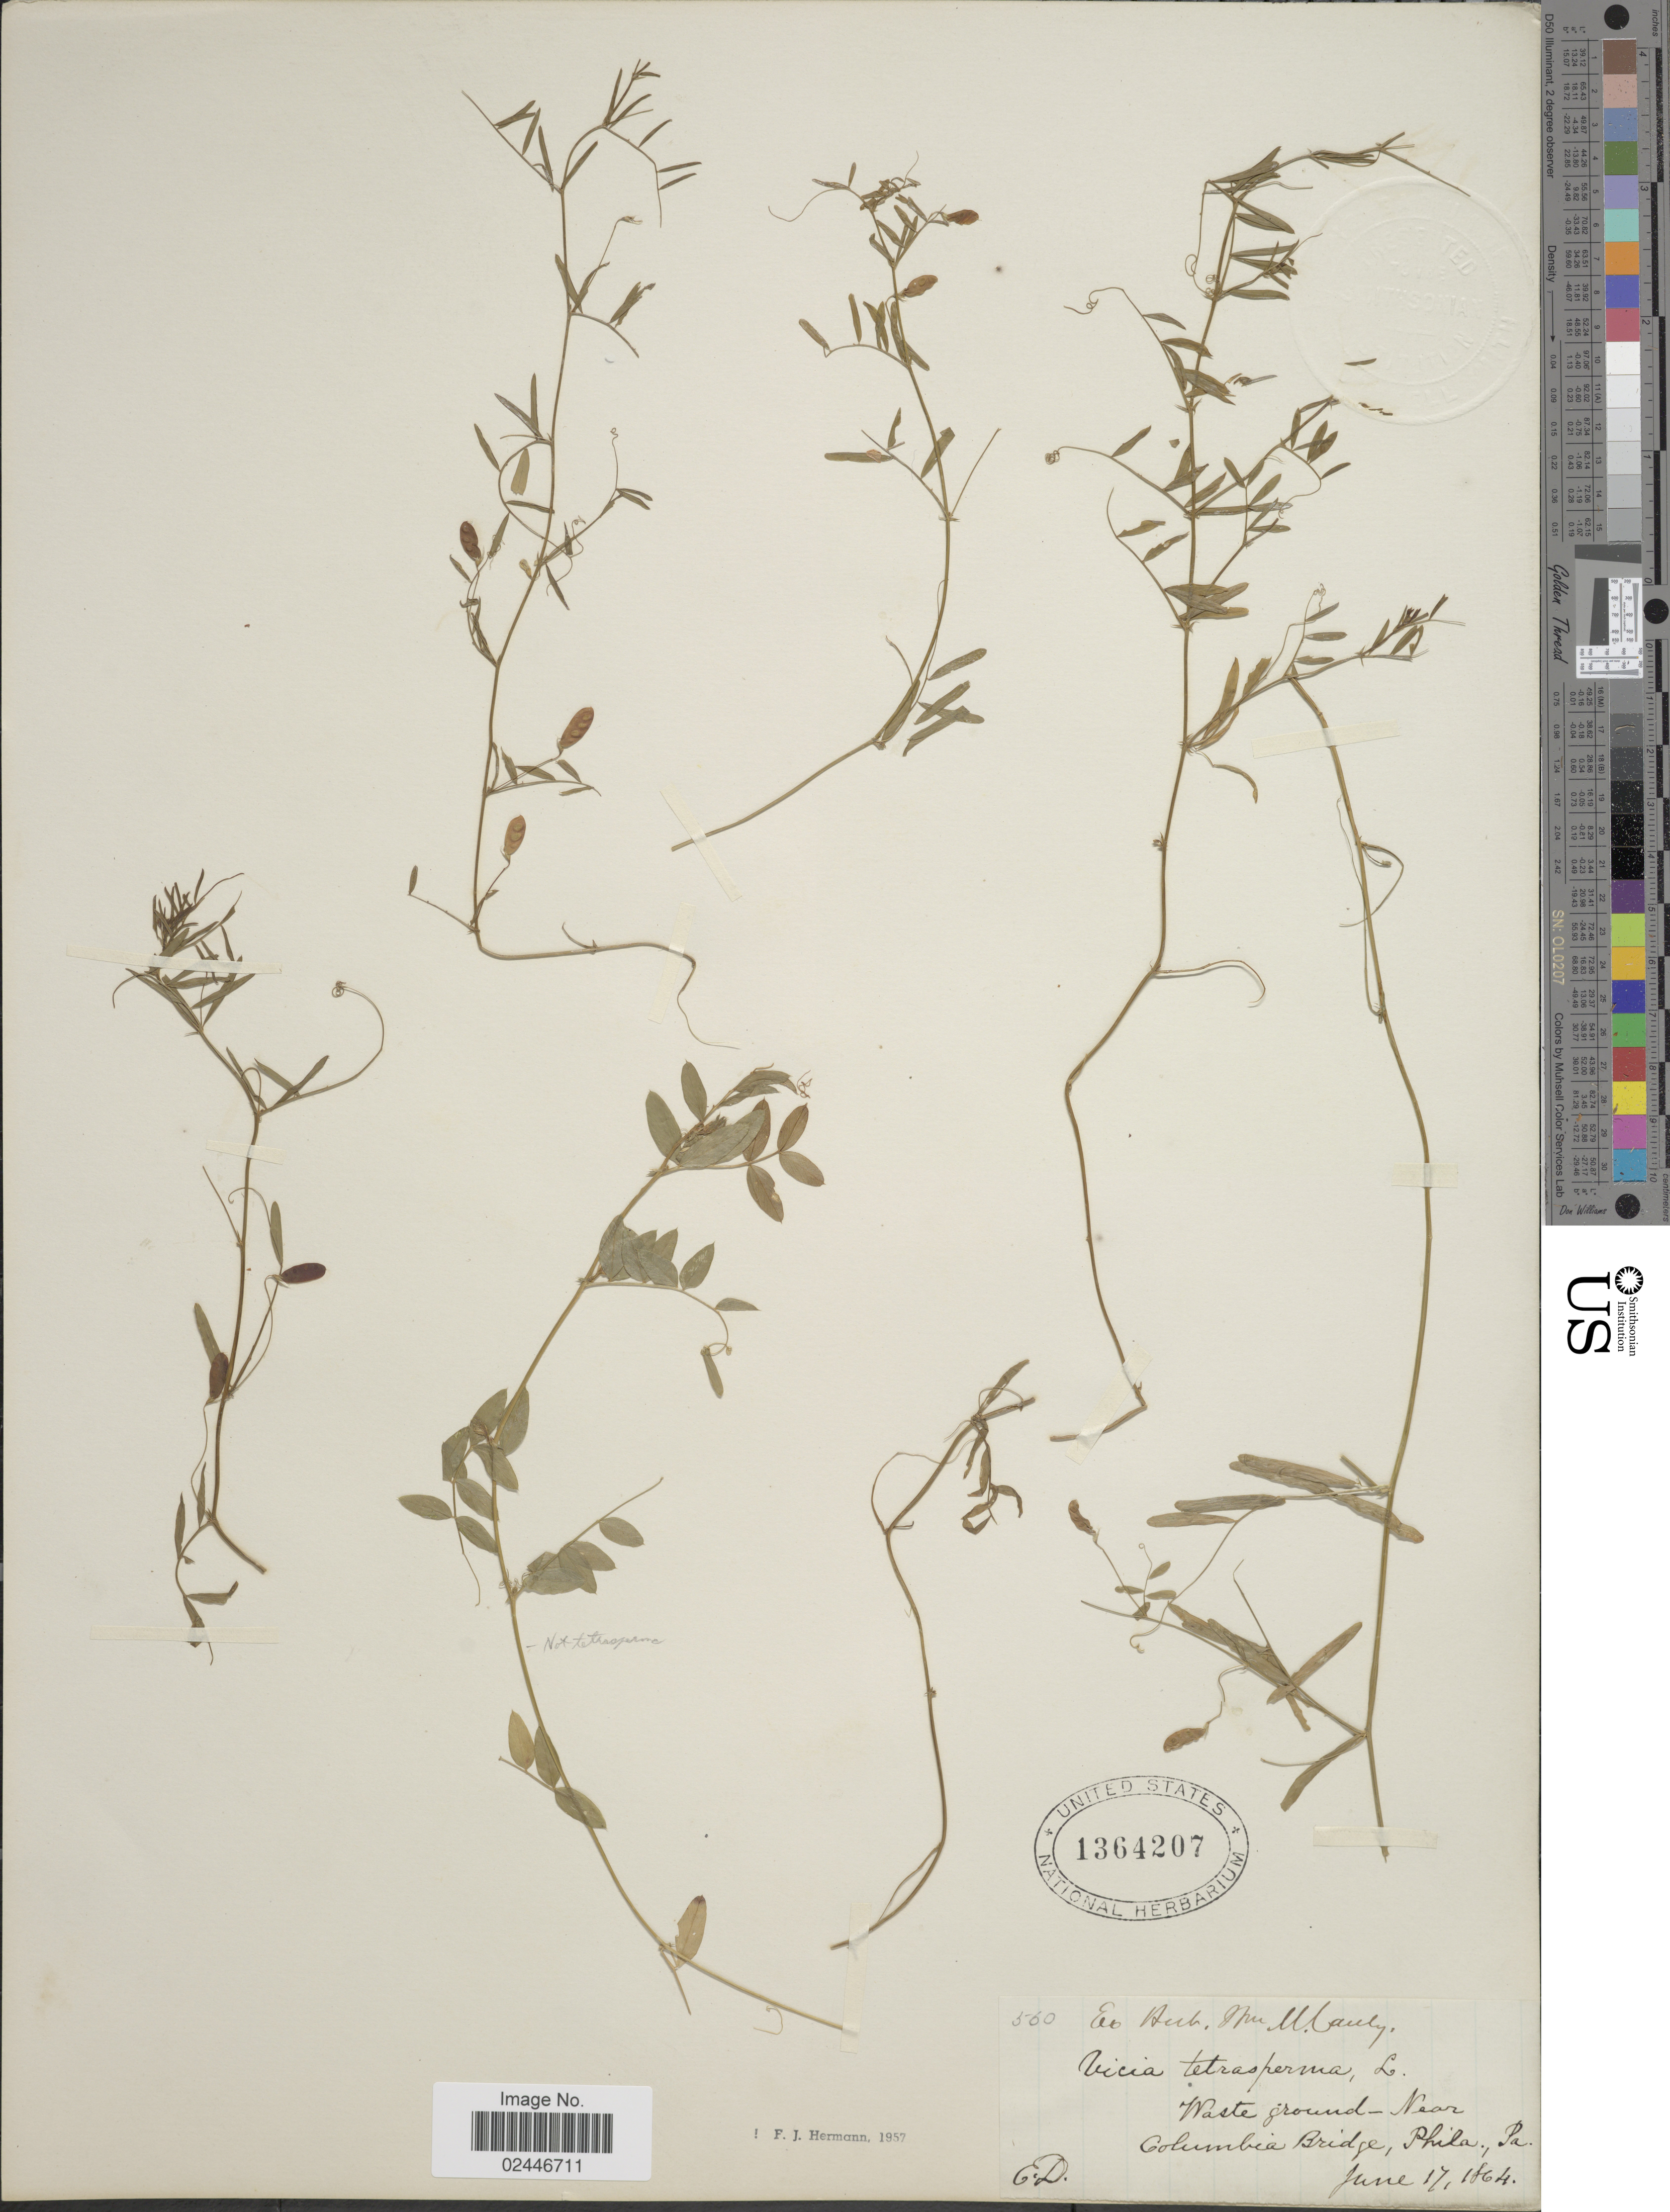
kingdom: Plantae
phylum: Tracheophyta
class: Magnoliopsida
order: Fabales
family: Fabaceae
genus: Vicia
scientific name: Vicia tetrasperma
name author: (L.) Schreb.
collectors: W. M. Canby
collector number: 560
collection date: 1864-06-17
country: United States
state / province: Pennsylvania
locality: Waste ground-Near Columbia Bridge, Phila.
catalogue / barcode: US 1364207